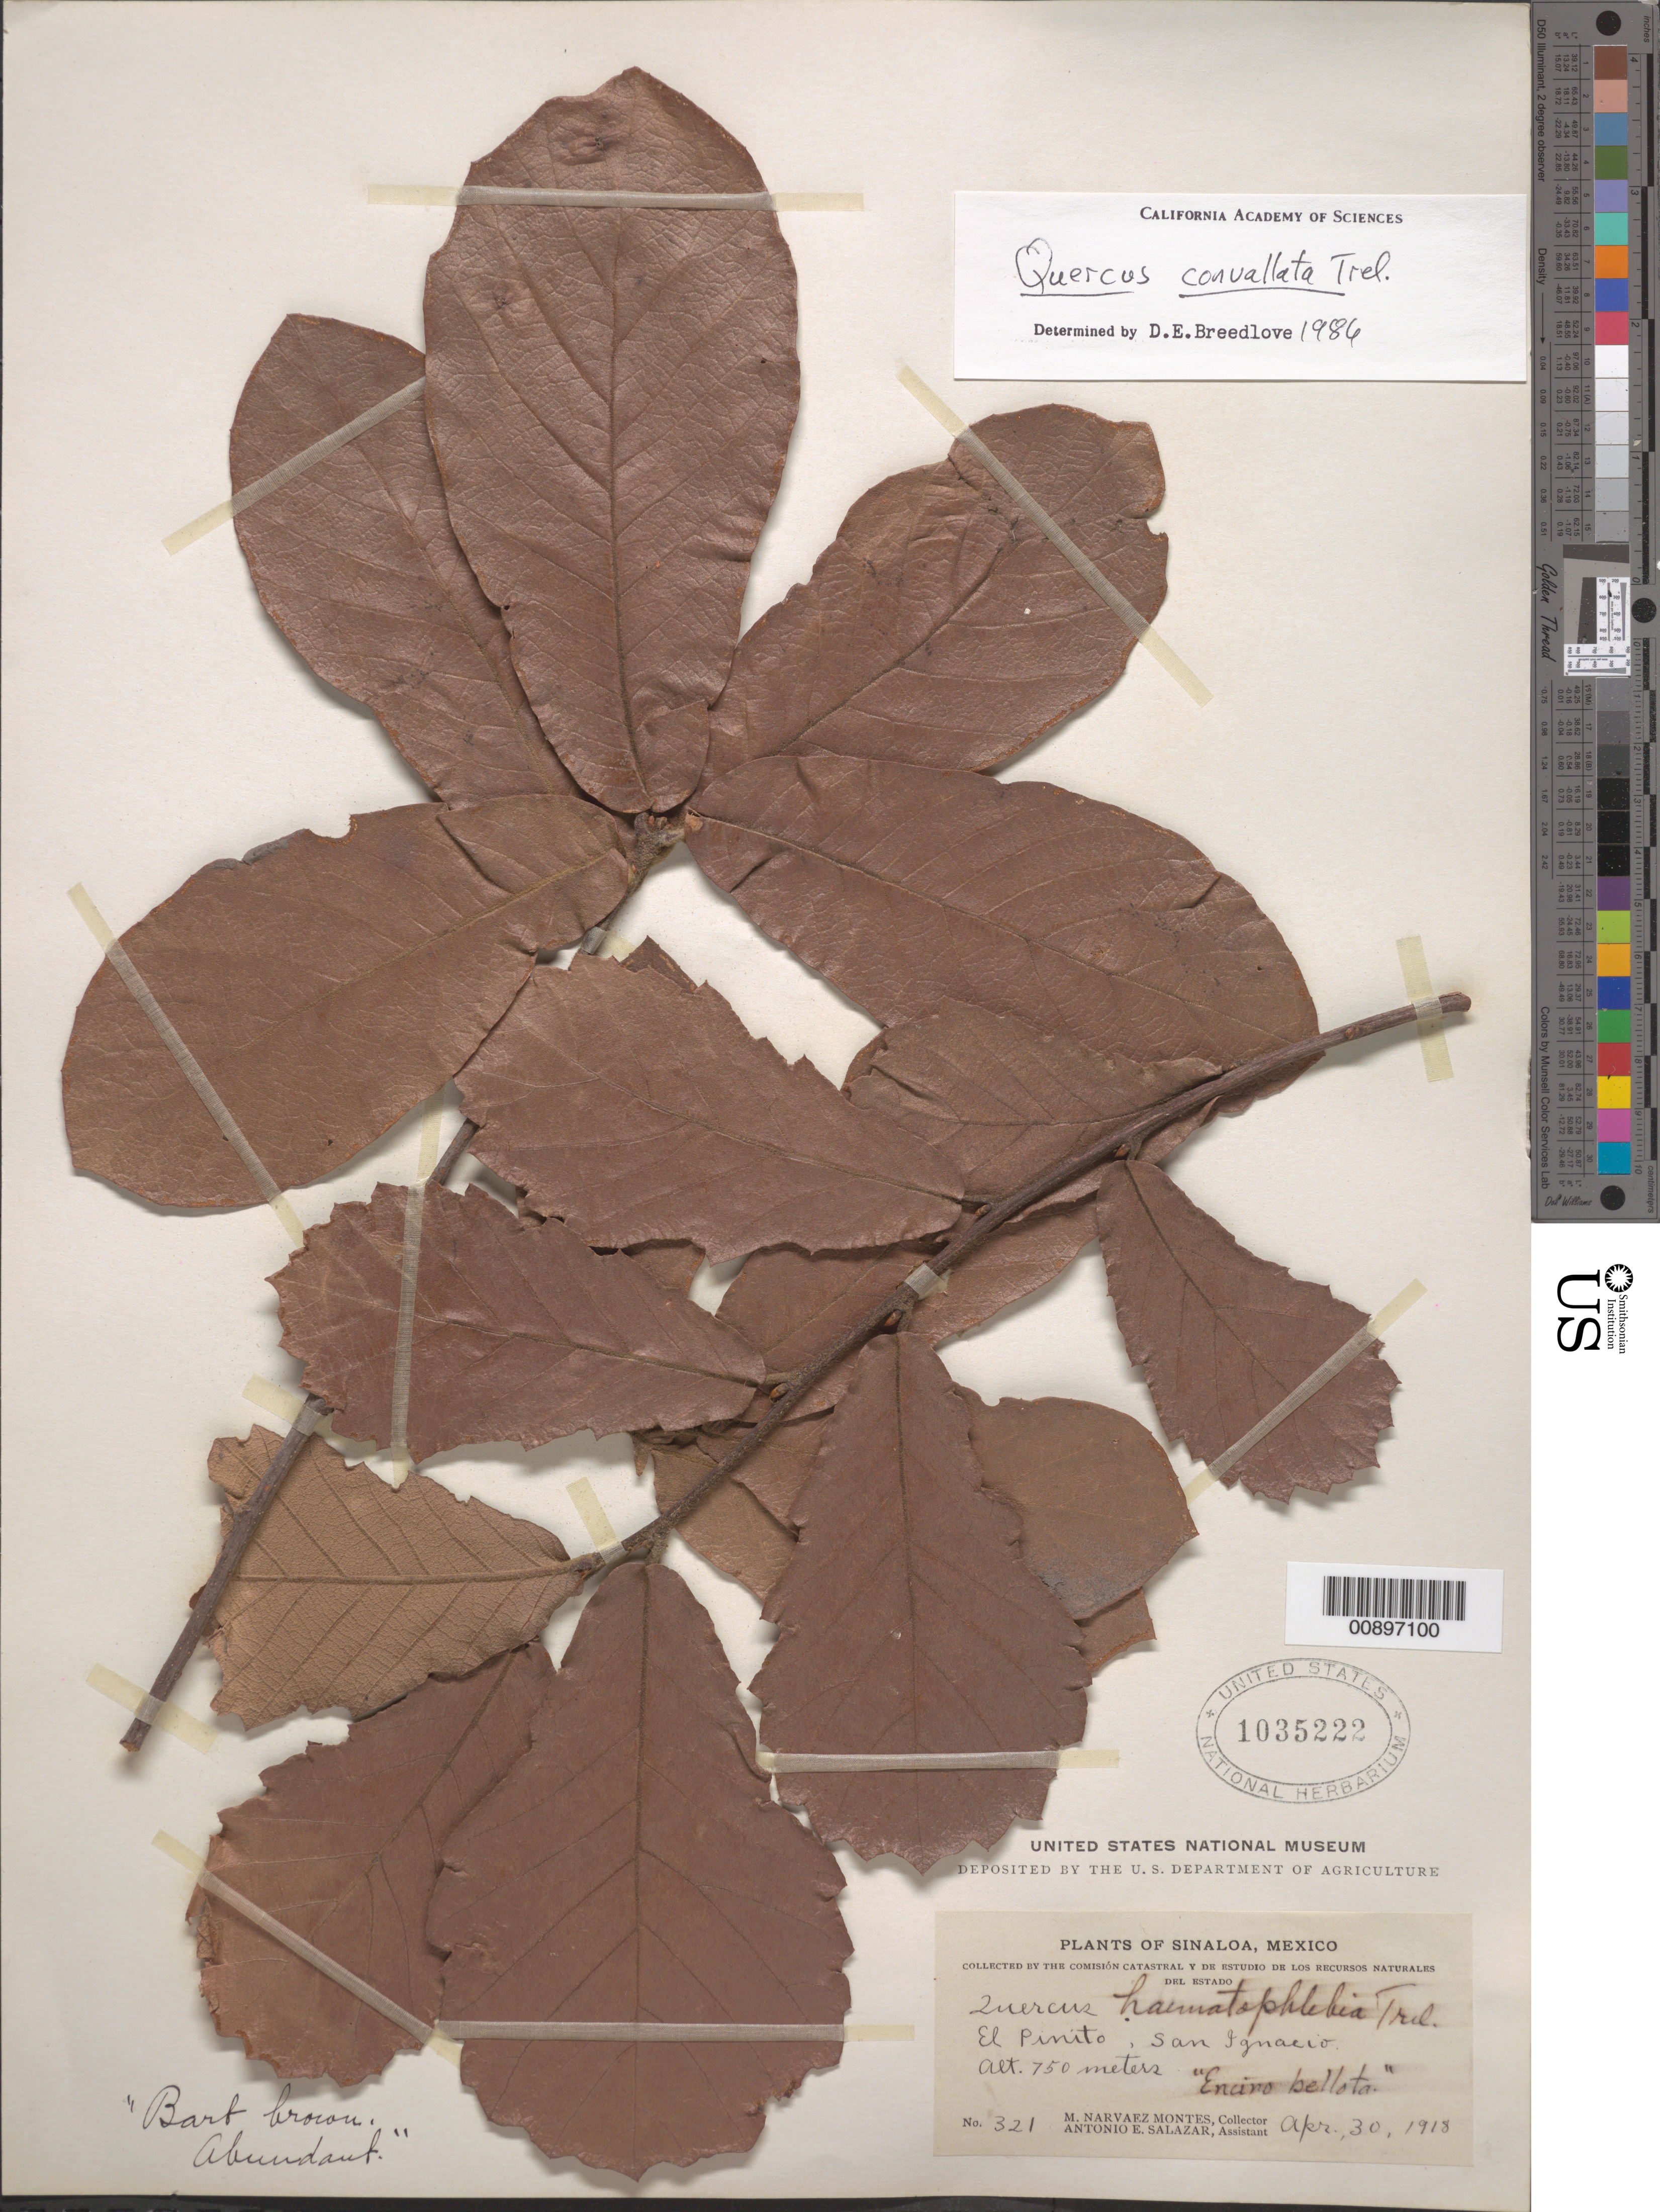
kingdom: Plantae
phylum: Tracheophyta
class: Magnoliopsida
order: Fagales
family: Fagaceae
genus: Quercus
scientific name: Quercus convallata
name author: Trel.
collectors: M. Narvaez-Montes & A. E. Salazar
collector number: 321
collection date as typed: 30 Apr 1918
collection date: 1918-04-30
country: Mexico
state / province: Sinaloa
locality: El Pinito, San Ignacio.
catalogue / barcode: US 1035222